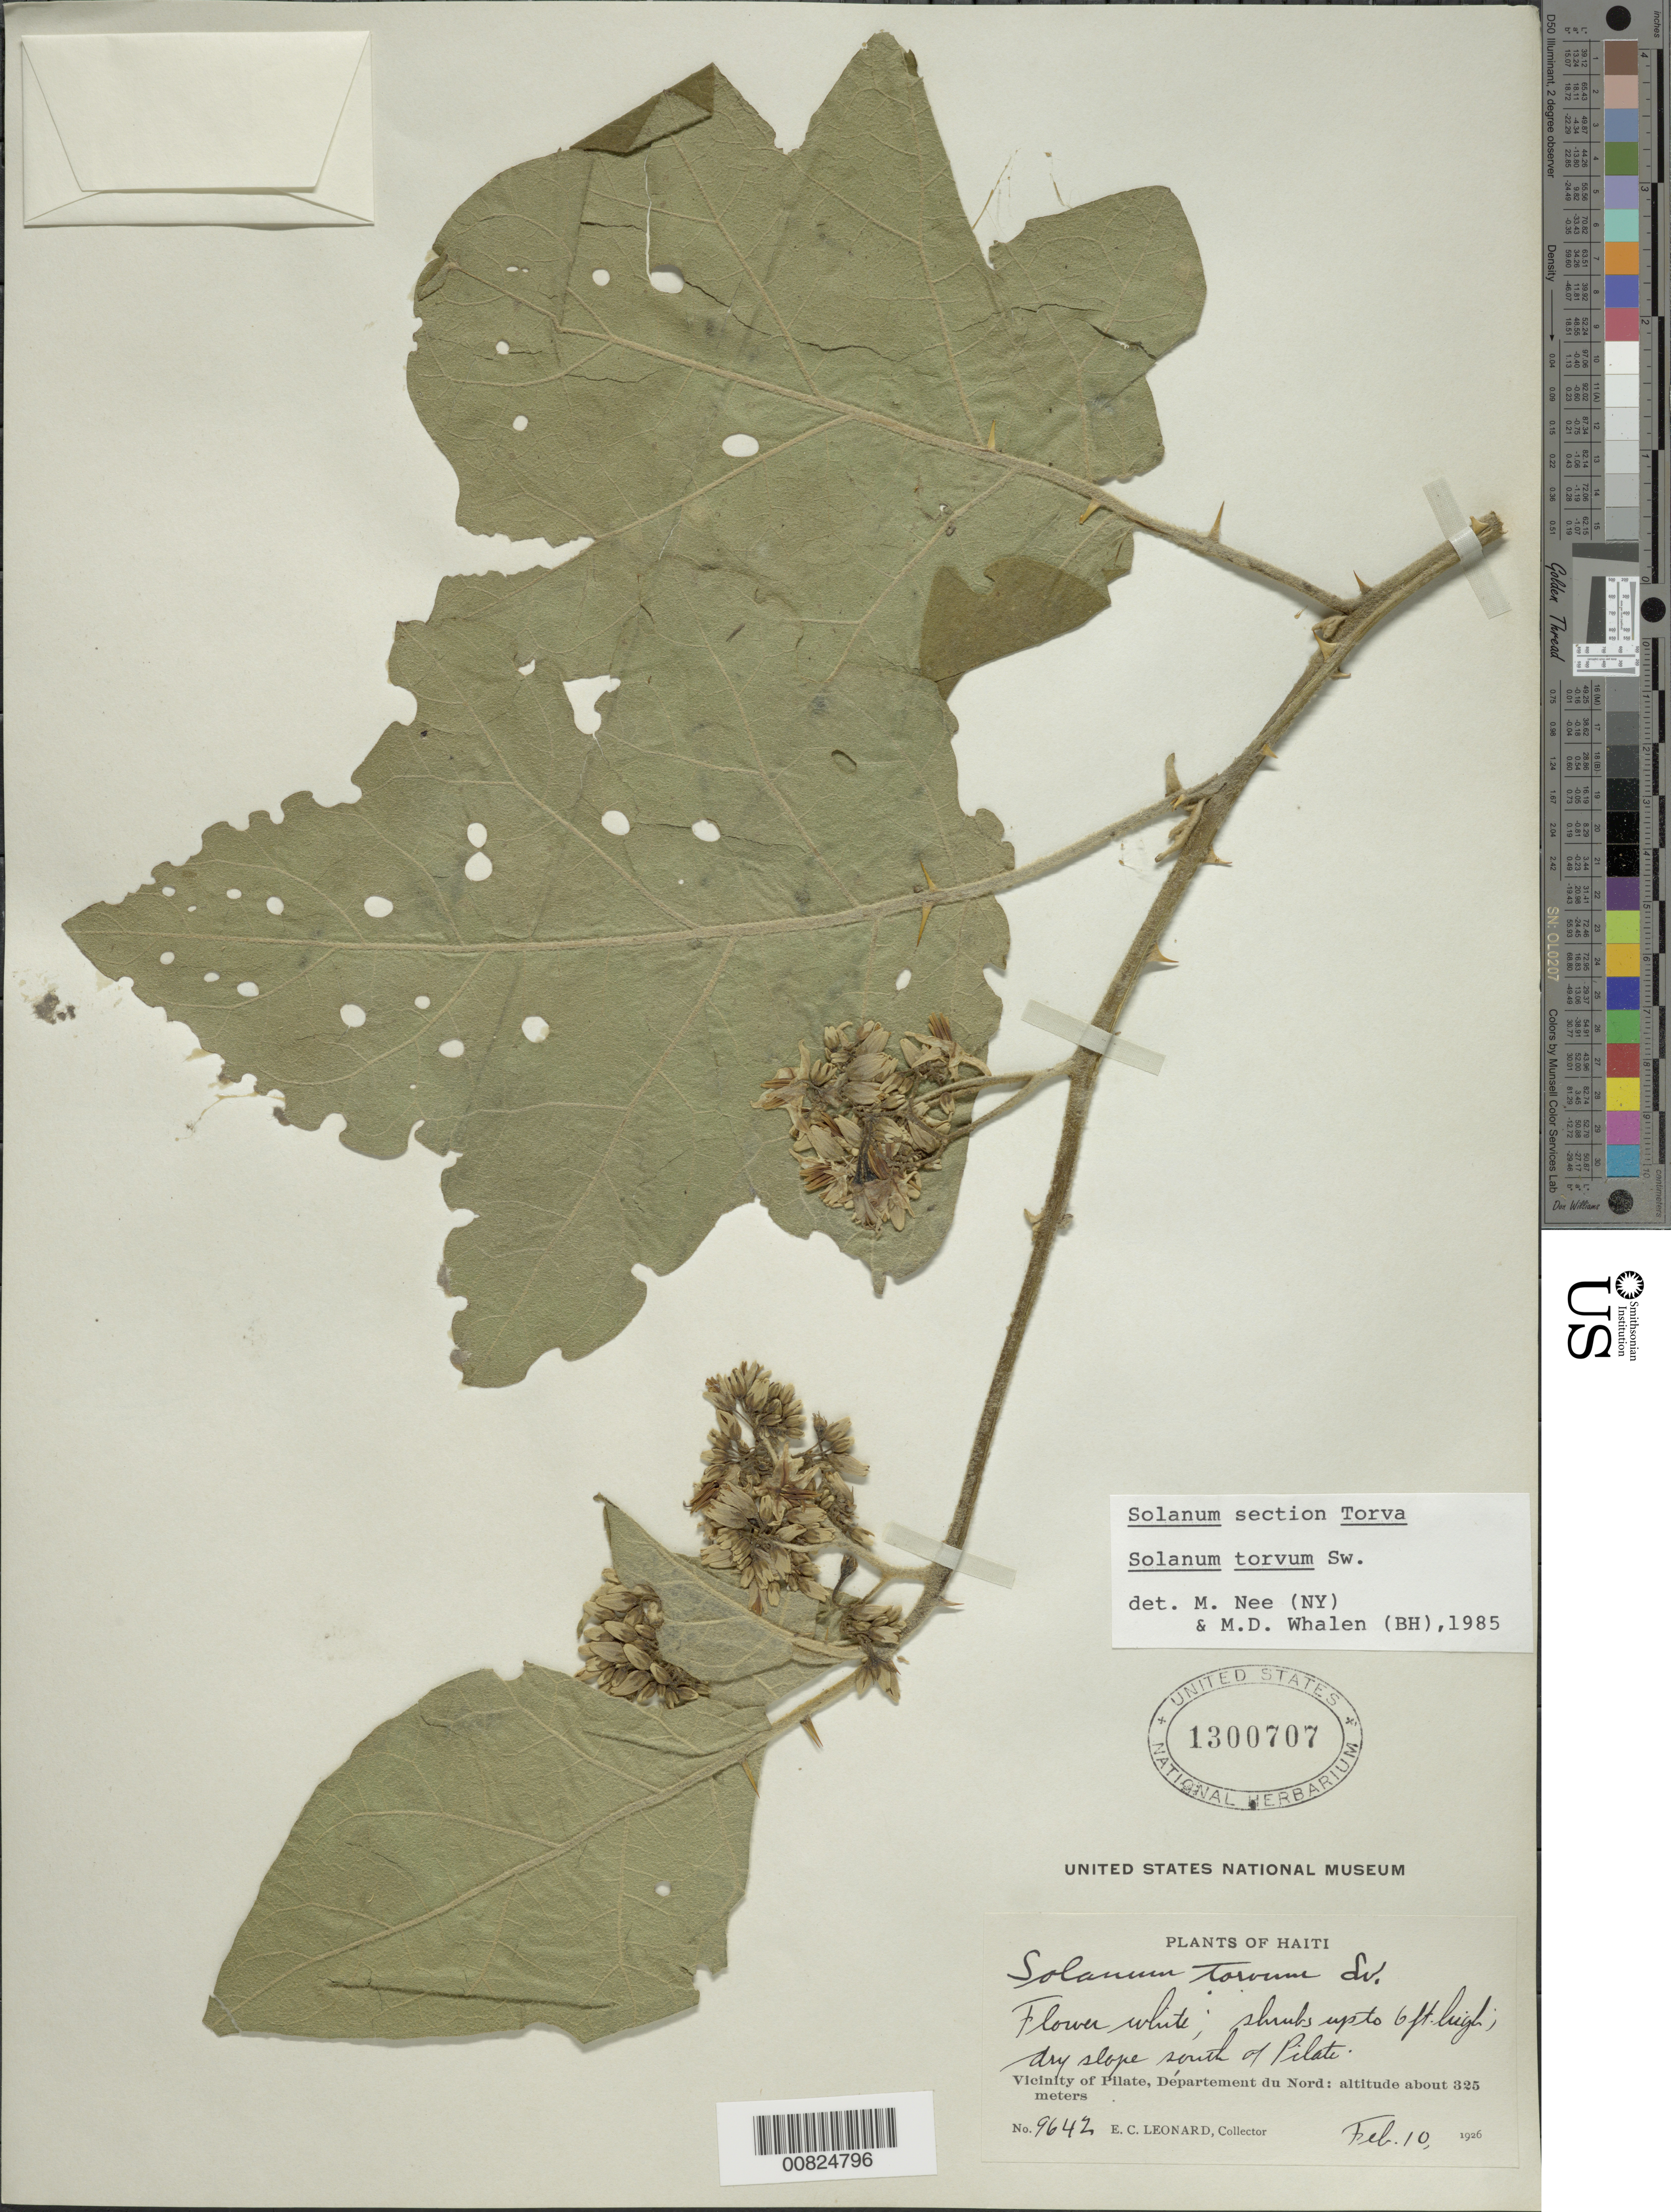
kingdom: Plantae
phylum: Tracheophyta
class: Magnoliopsida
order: Solanales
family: Solanaceae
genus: Solanum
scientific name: Solanum torvum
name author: Sw.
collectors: E. C. Leonard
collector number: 9642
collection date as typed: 10 Feb 1926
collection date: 1926-02-10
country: Haiti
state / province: Nord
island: Hispaniola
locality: Vicinity of Pilate, S of city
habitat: Dry slope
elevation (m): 325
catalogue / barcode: US 1300707